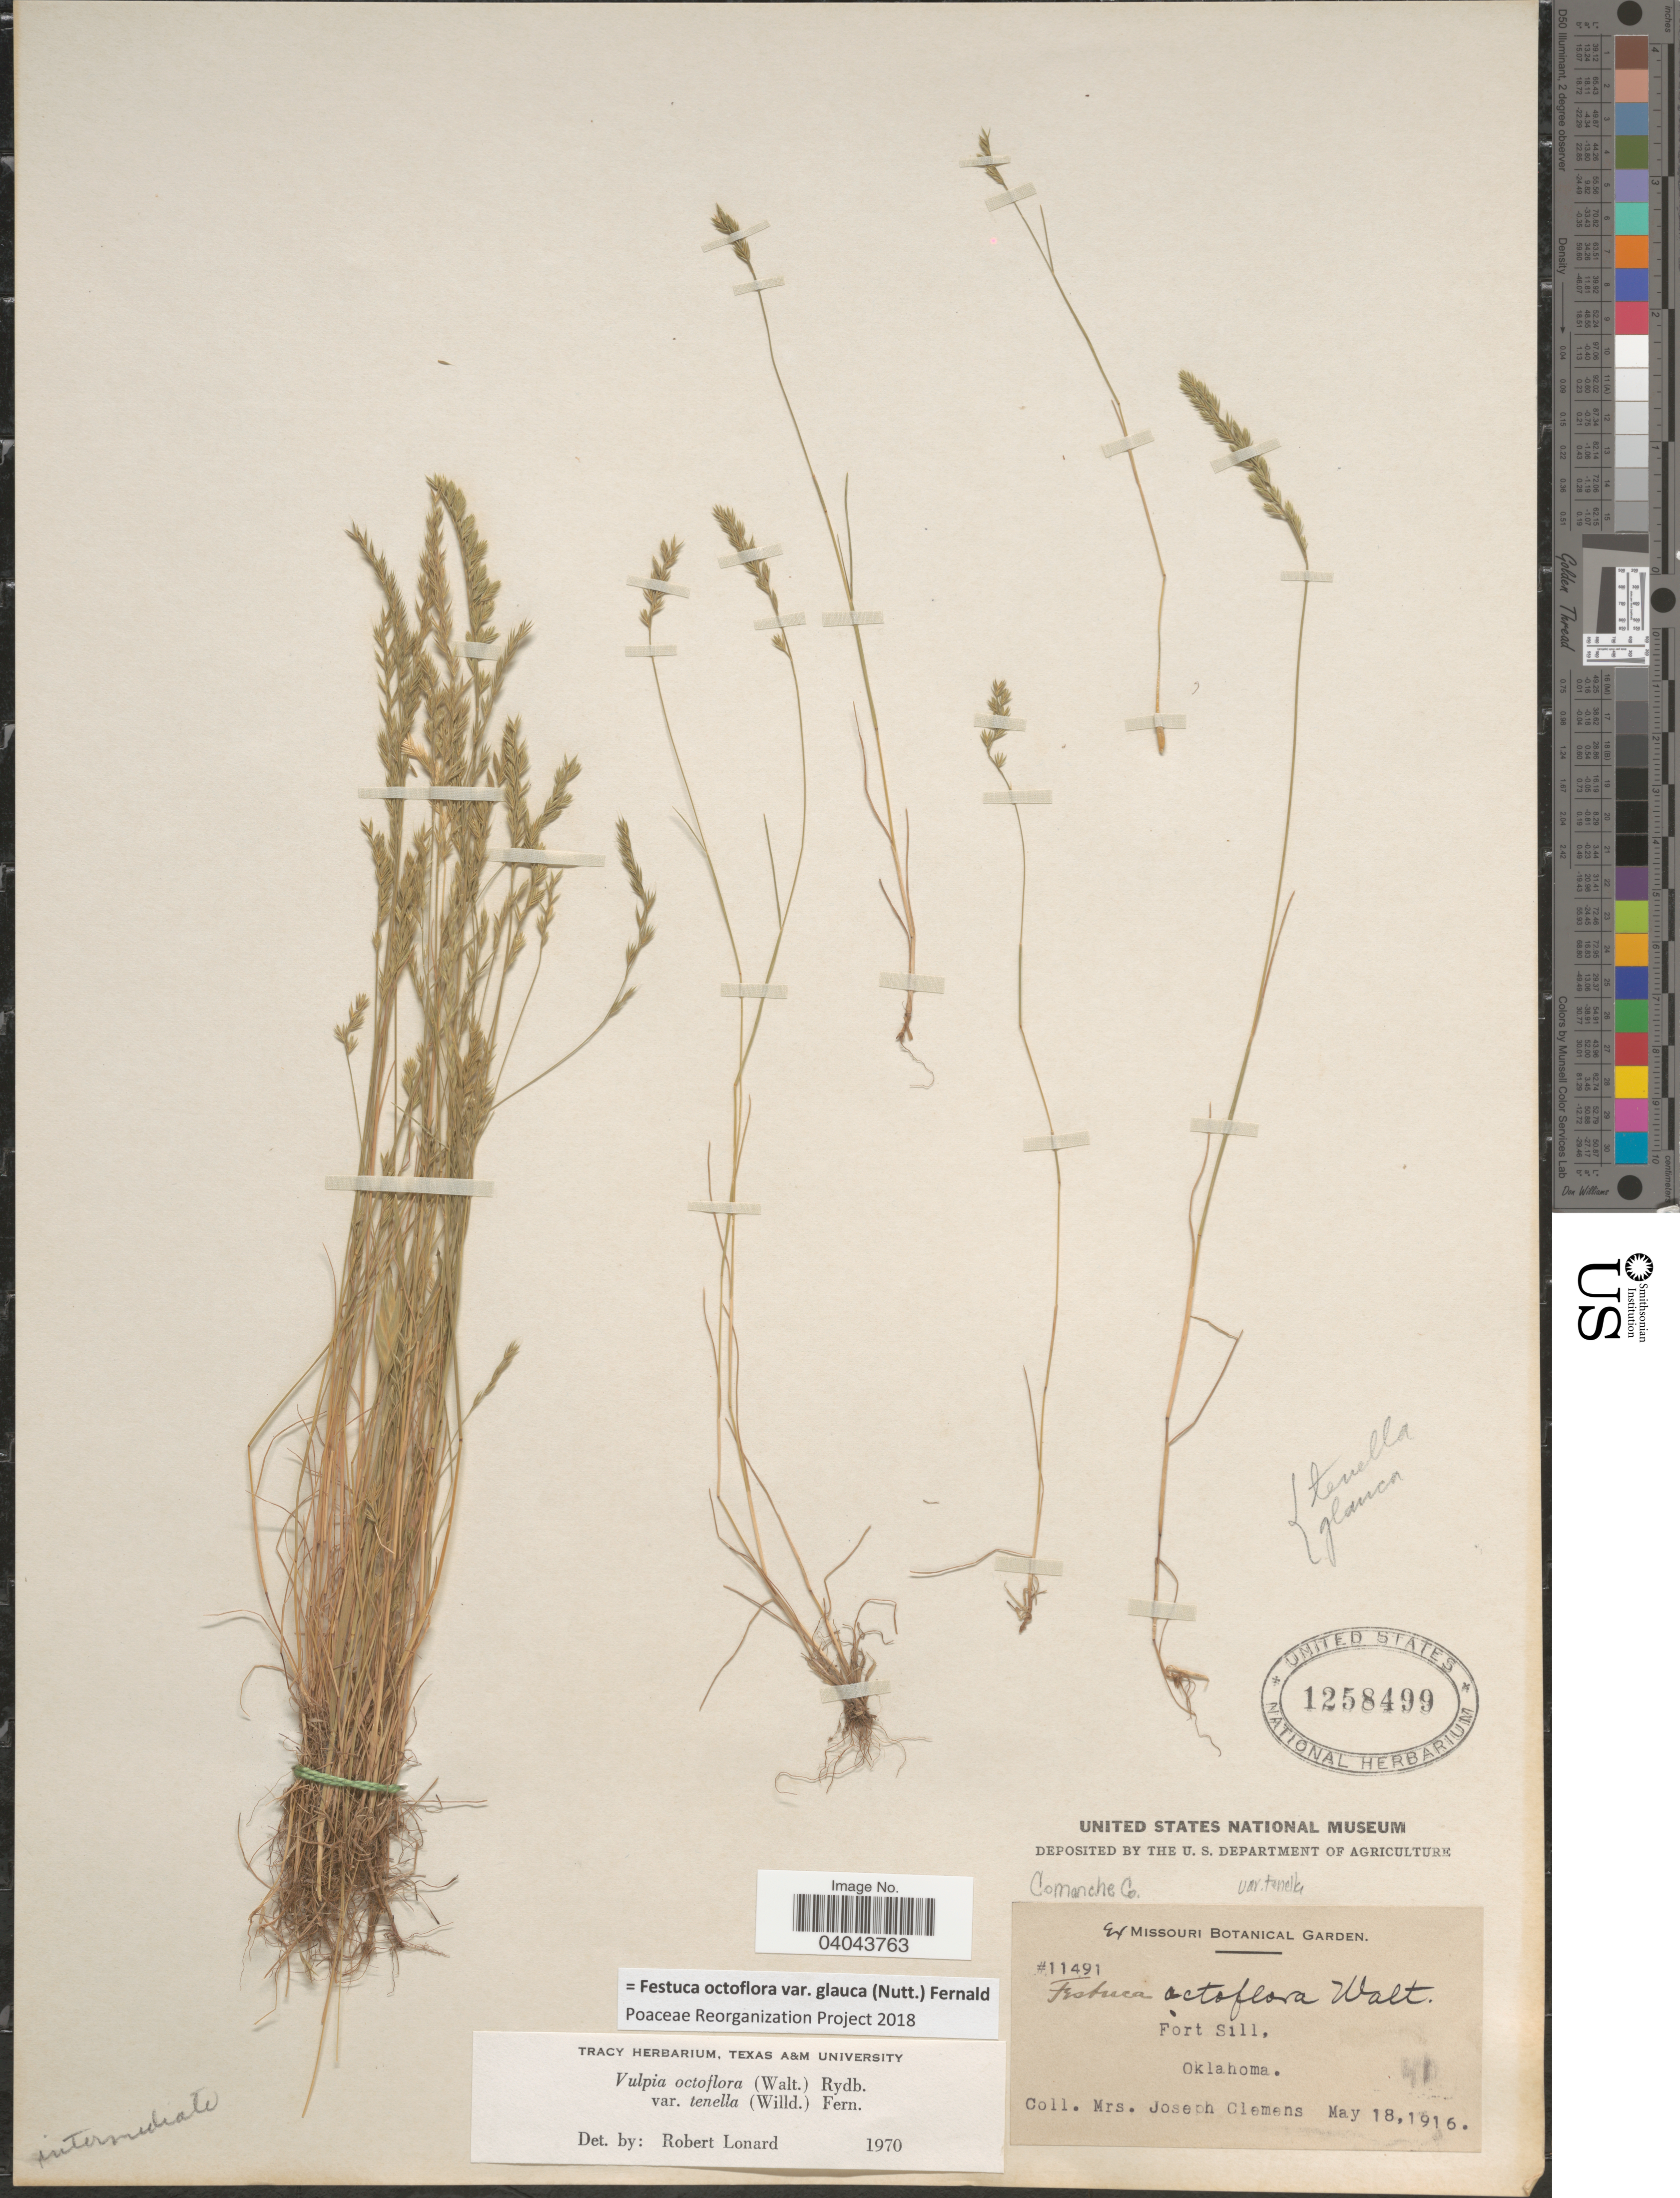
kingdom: Plantae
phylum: Tracheophyta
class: Liliopsida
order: Poales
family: Poaceae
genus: Festuca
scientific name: Festuca octoflora var. glauca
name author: (Nutt.) Fernald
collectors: J. Clemens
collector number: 11491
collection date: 1916-05-18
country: United States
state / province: Oklahoma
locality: Comanche Co. Fort Sill.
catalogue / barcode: US 1258499